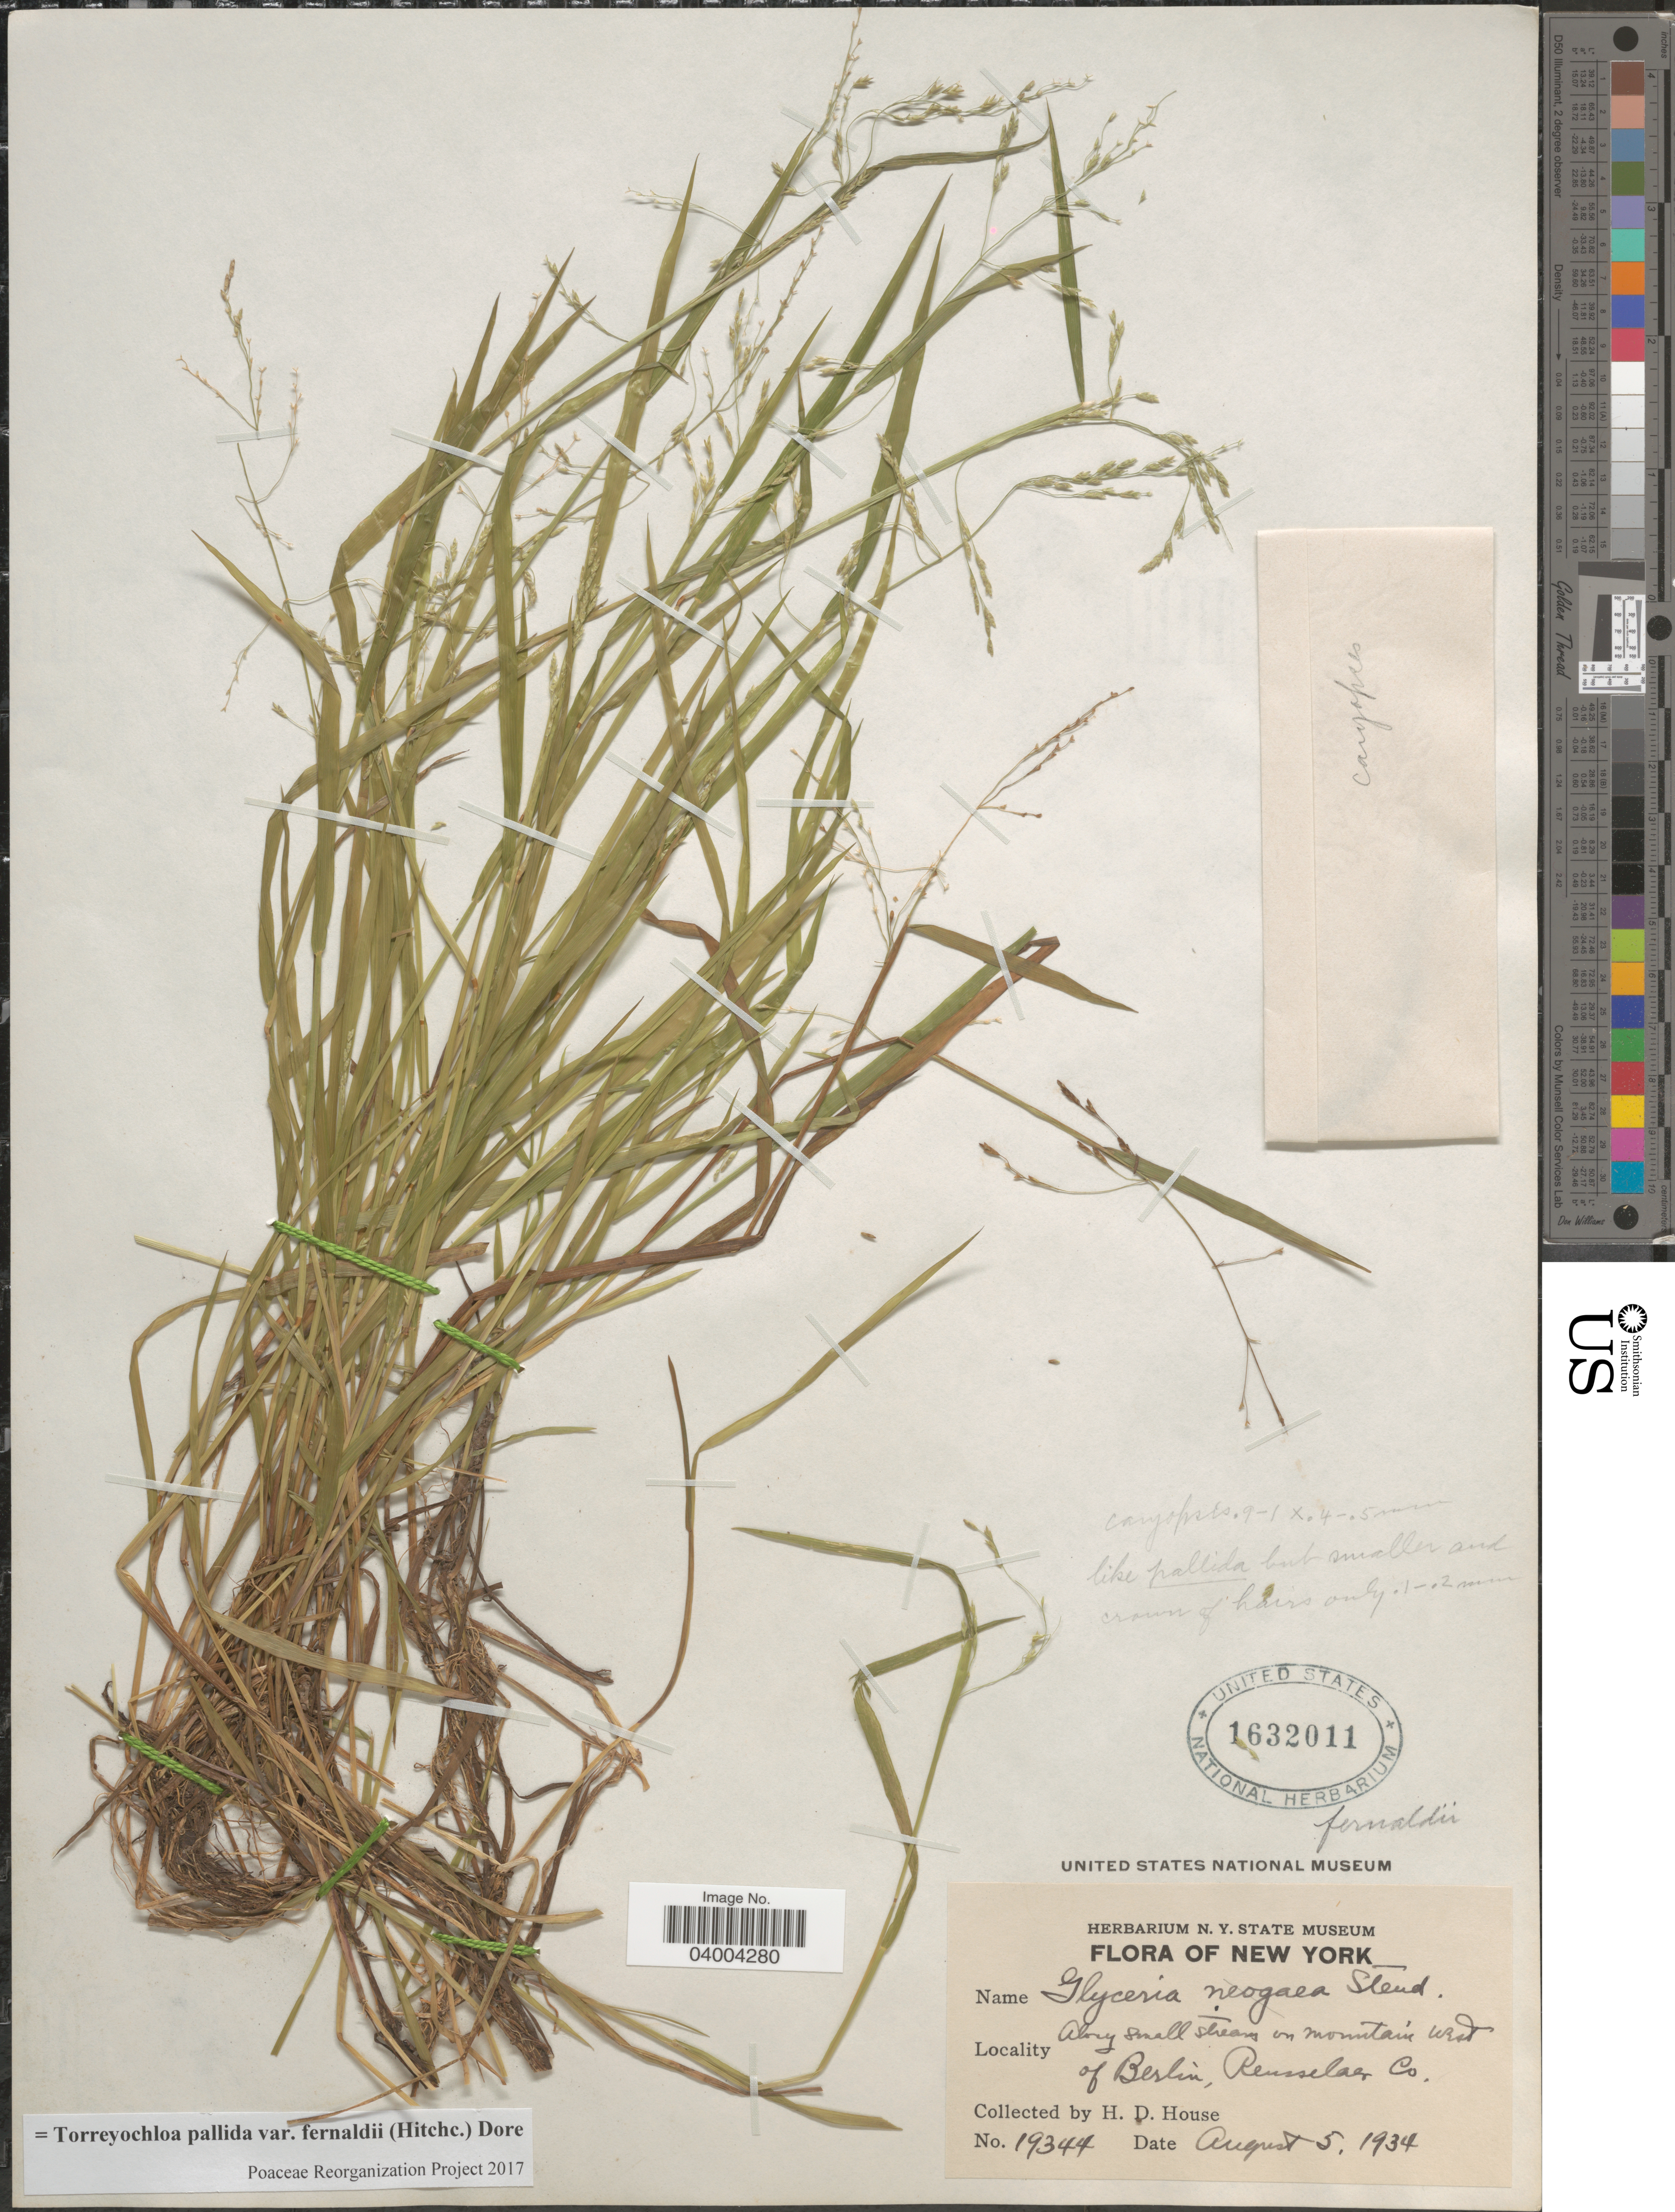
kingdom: Plantae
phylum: Tracheophyta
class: Liliopsida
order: Poales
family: Poaceae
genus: Torreyochloa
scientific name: Torreyochloa pallida var. fernaldii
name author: (Hitchc.) Dore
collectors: H. D. House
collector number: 1934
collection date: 1934-08-05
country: United States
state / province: New York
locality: Along small stream on mountain West of Berlin, Rensselaer Co.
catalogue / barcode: US 1632011